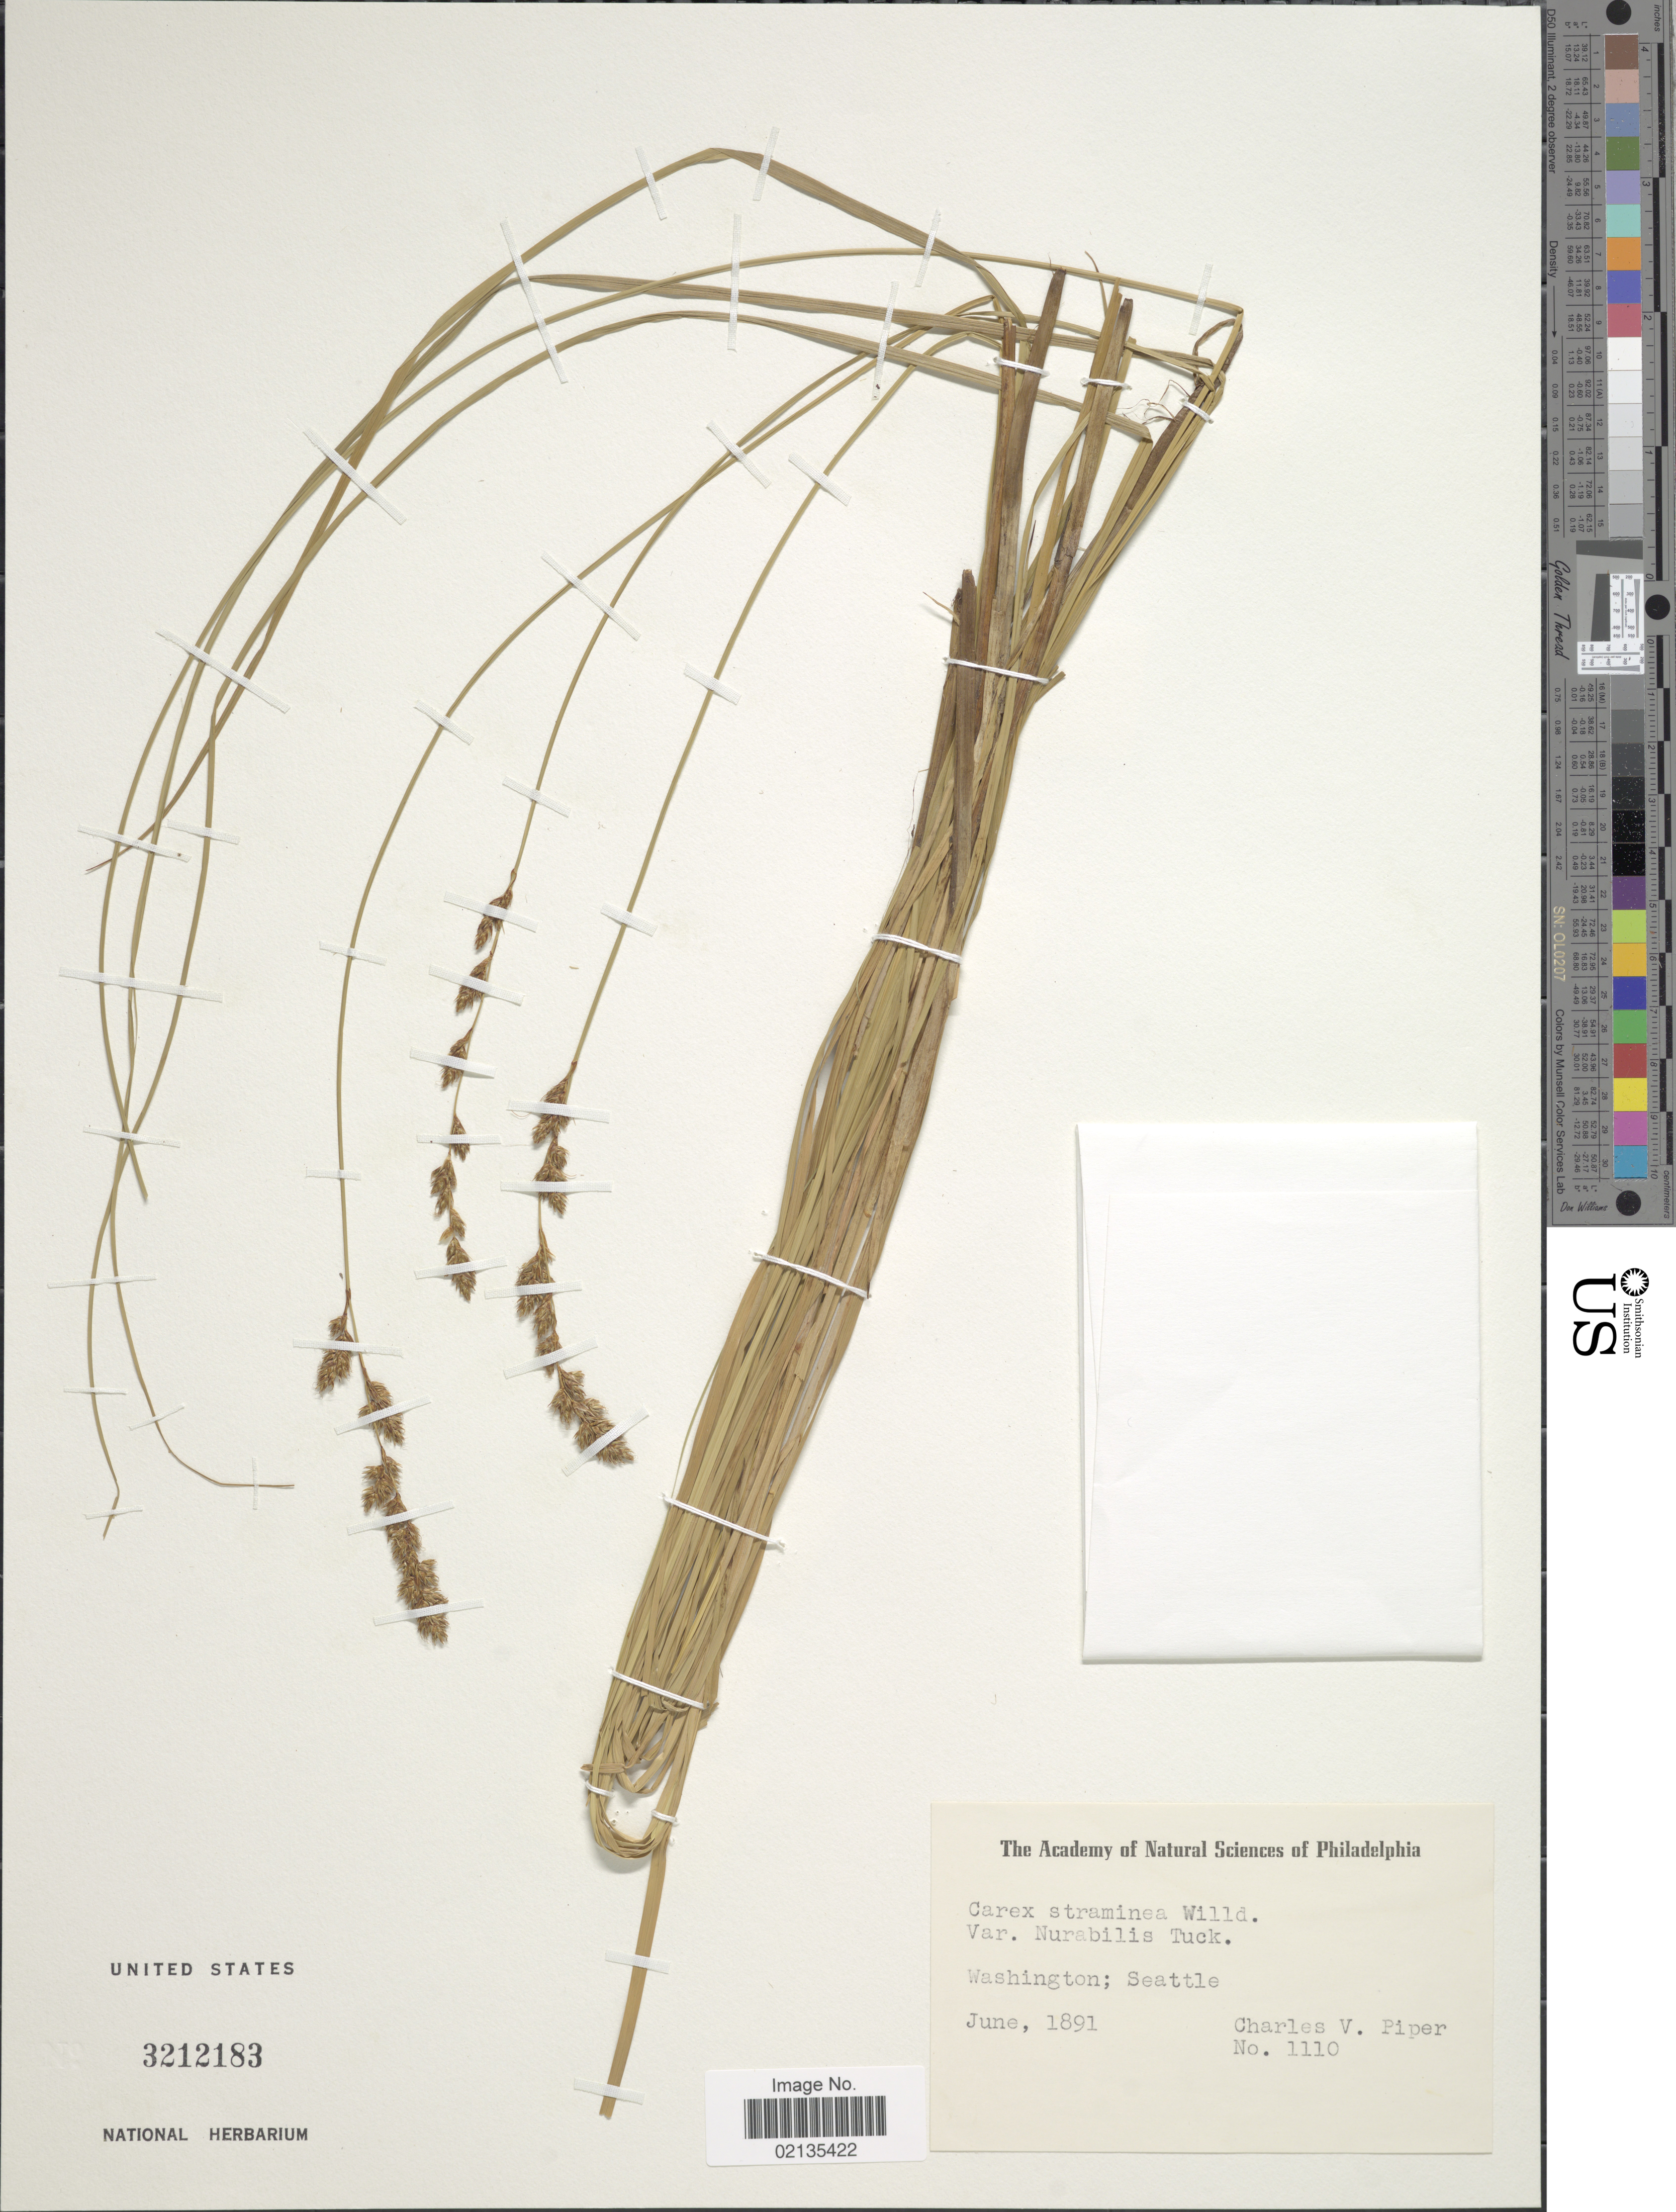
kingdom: Plantae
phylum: Tracheophyta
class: Liliopsida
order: Poales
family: Cyperaceae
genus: Carex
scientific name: Carex pachystachya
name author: Cham. ex Steud.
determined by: Strong, Mark T., (BOT), Smithsonian Institution - National Museum of Natural History (UNITED STATES)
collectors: C. V. Piper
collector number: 1110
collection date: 1891-06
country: United States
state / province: Washington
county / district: King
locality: Seattle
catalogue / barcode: US 3212183